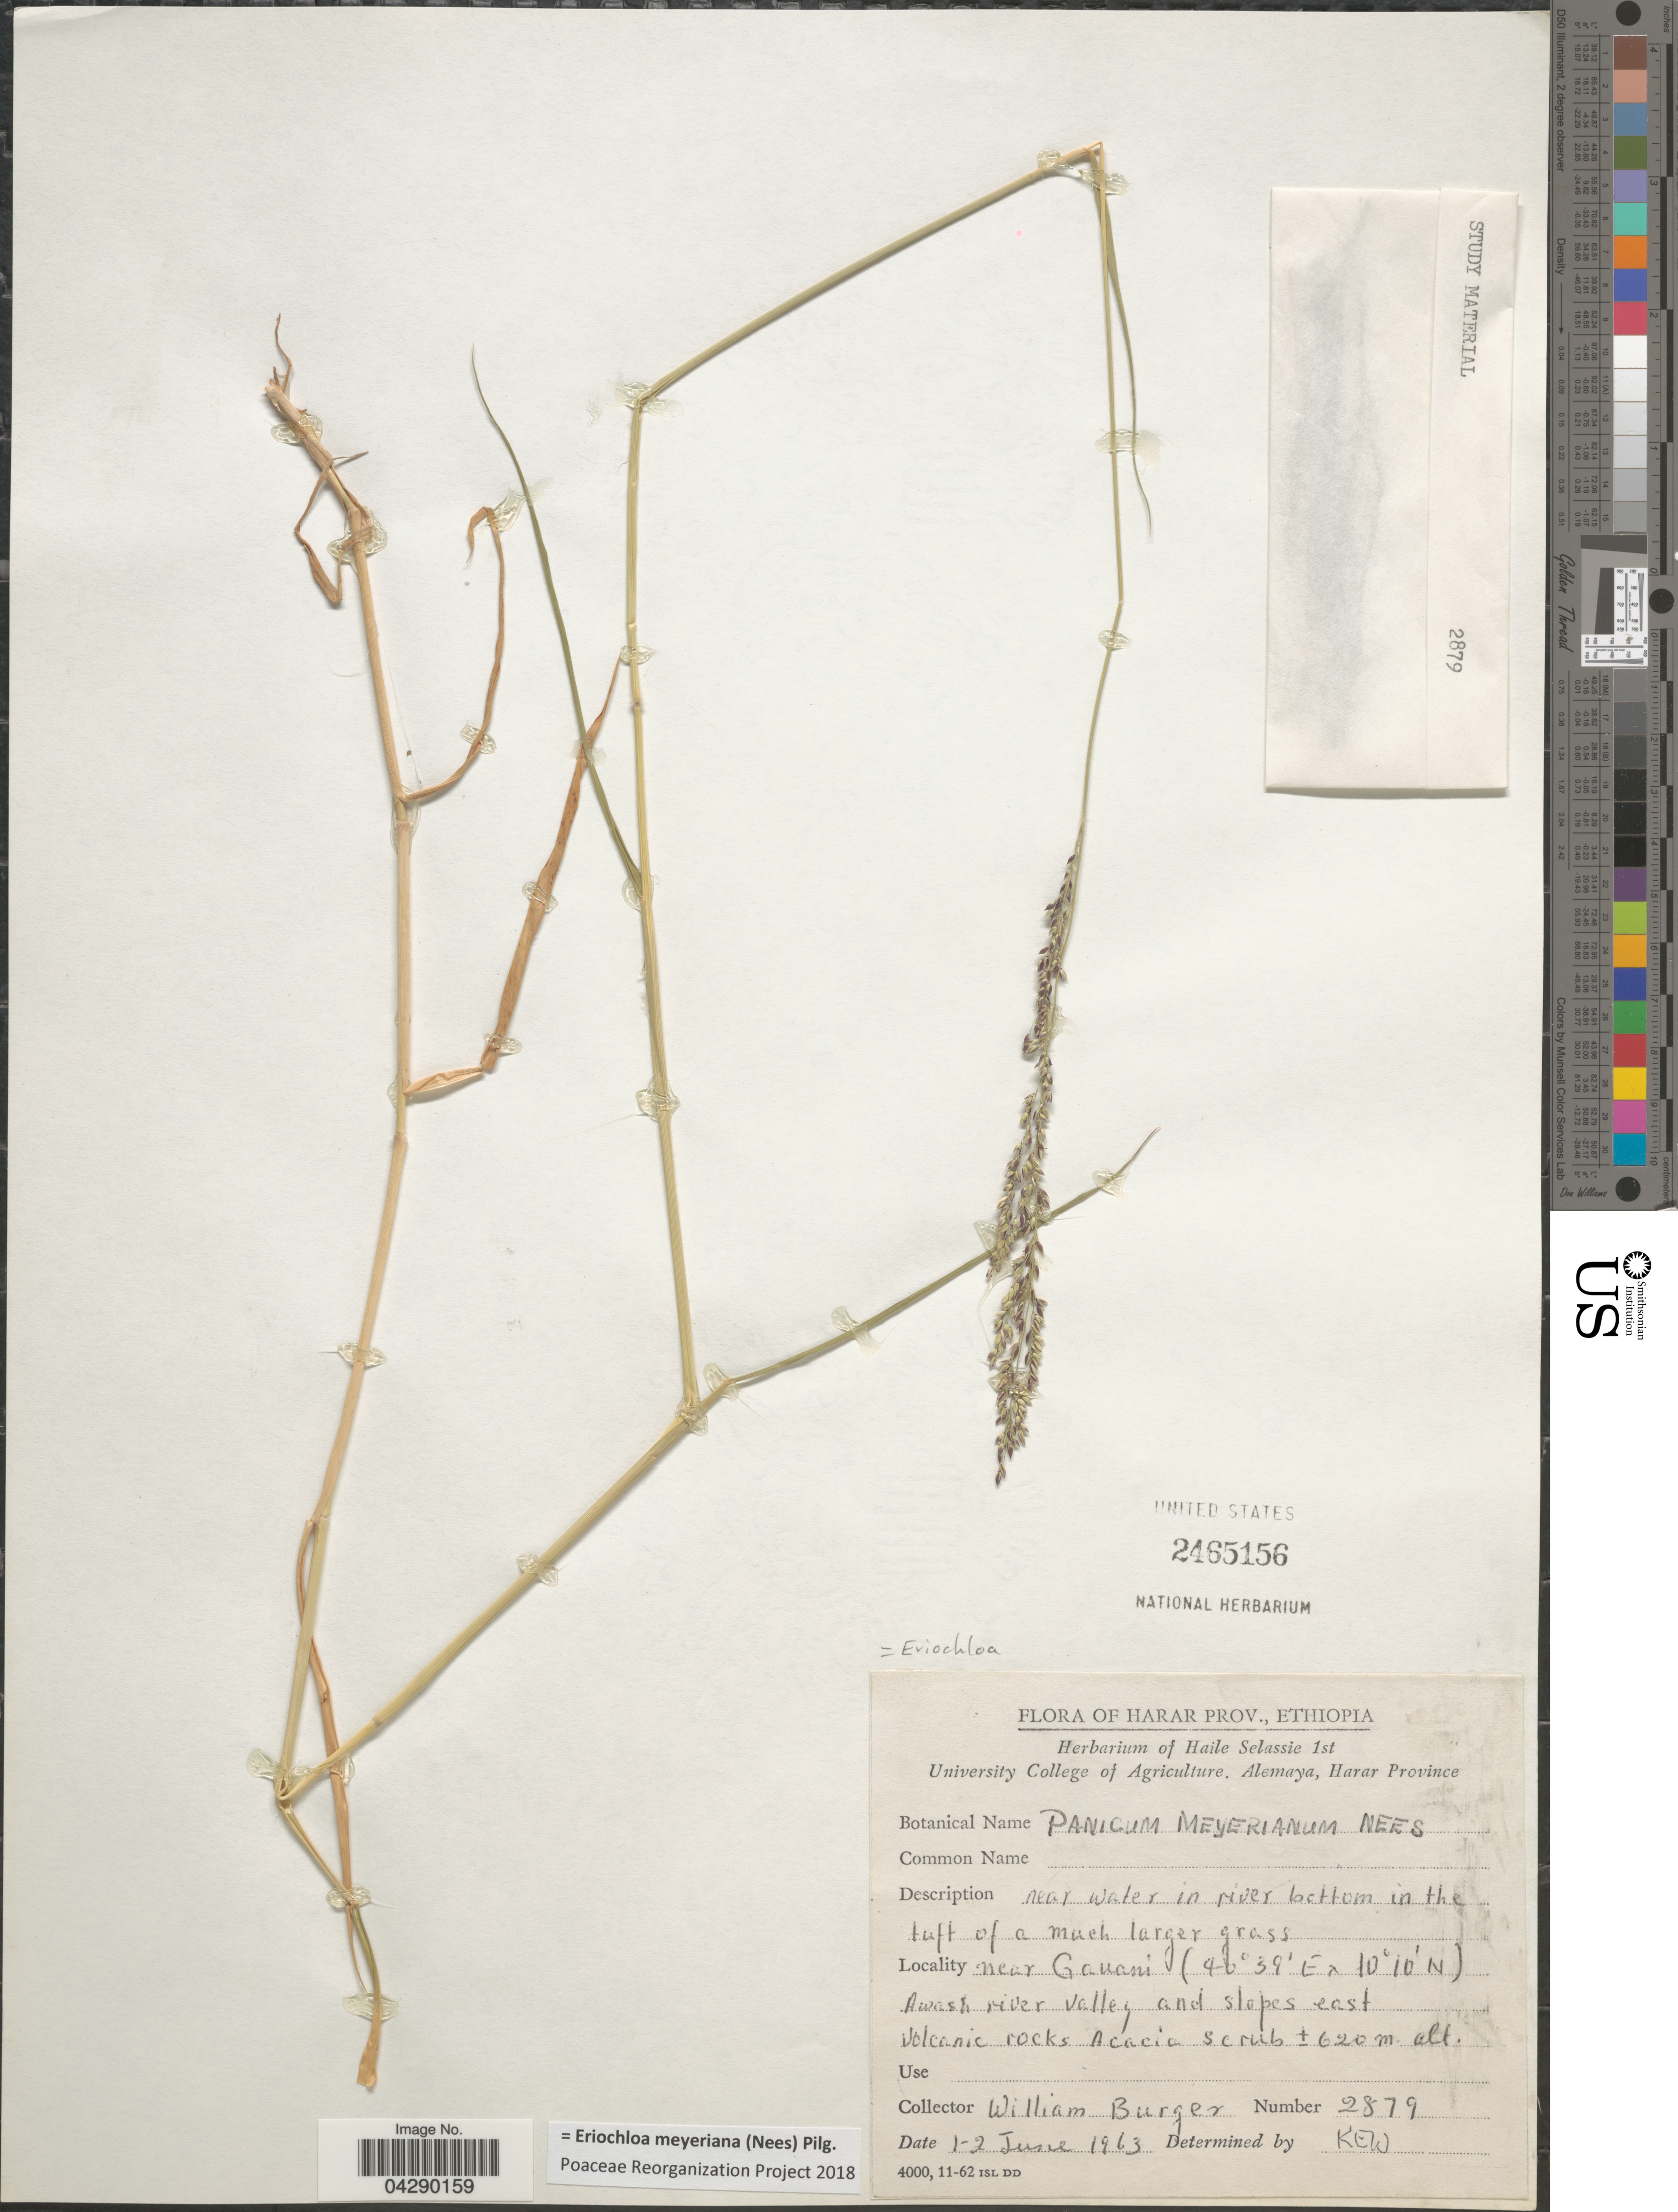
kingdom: Plantae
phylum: Tracheophyta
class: Liliopsida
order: Poales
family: Poaceae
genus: Eriochloa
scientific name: Eriochloa meyeriana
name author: (Nees) Pilg.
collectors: W. Burger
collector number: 2879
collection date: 1963-06-01/1963-06-02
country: Ethiopia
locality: Harar Prov. Near water in river bottom in the tuft of a much larger grass. Near Gauani Awash river valley and slopes east volcanic rocks.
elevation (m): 620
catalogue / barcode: US 2465156